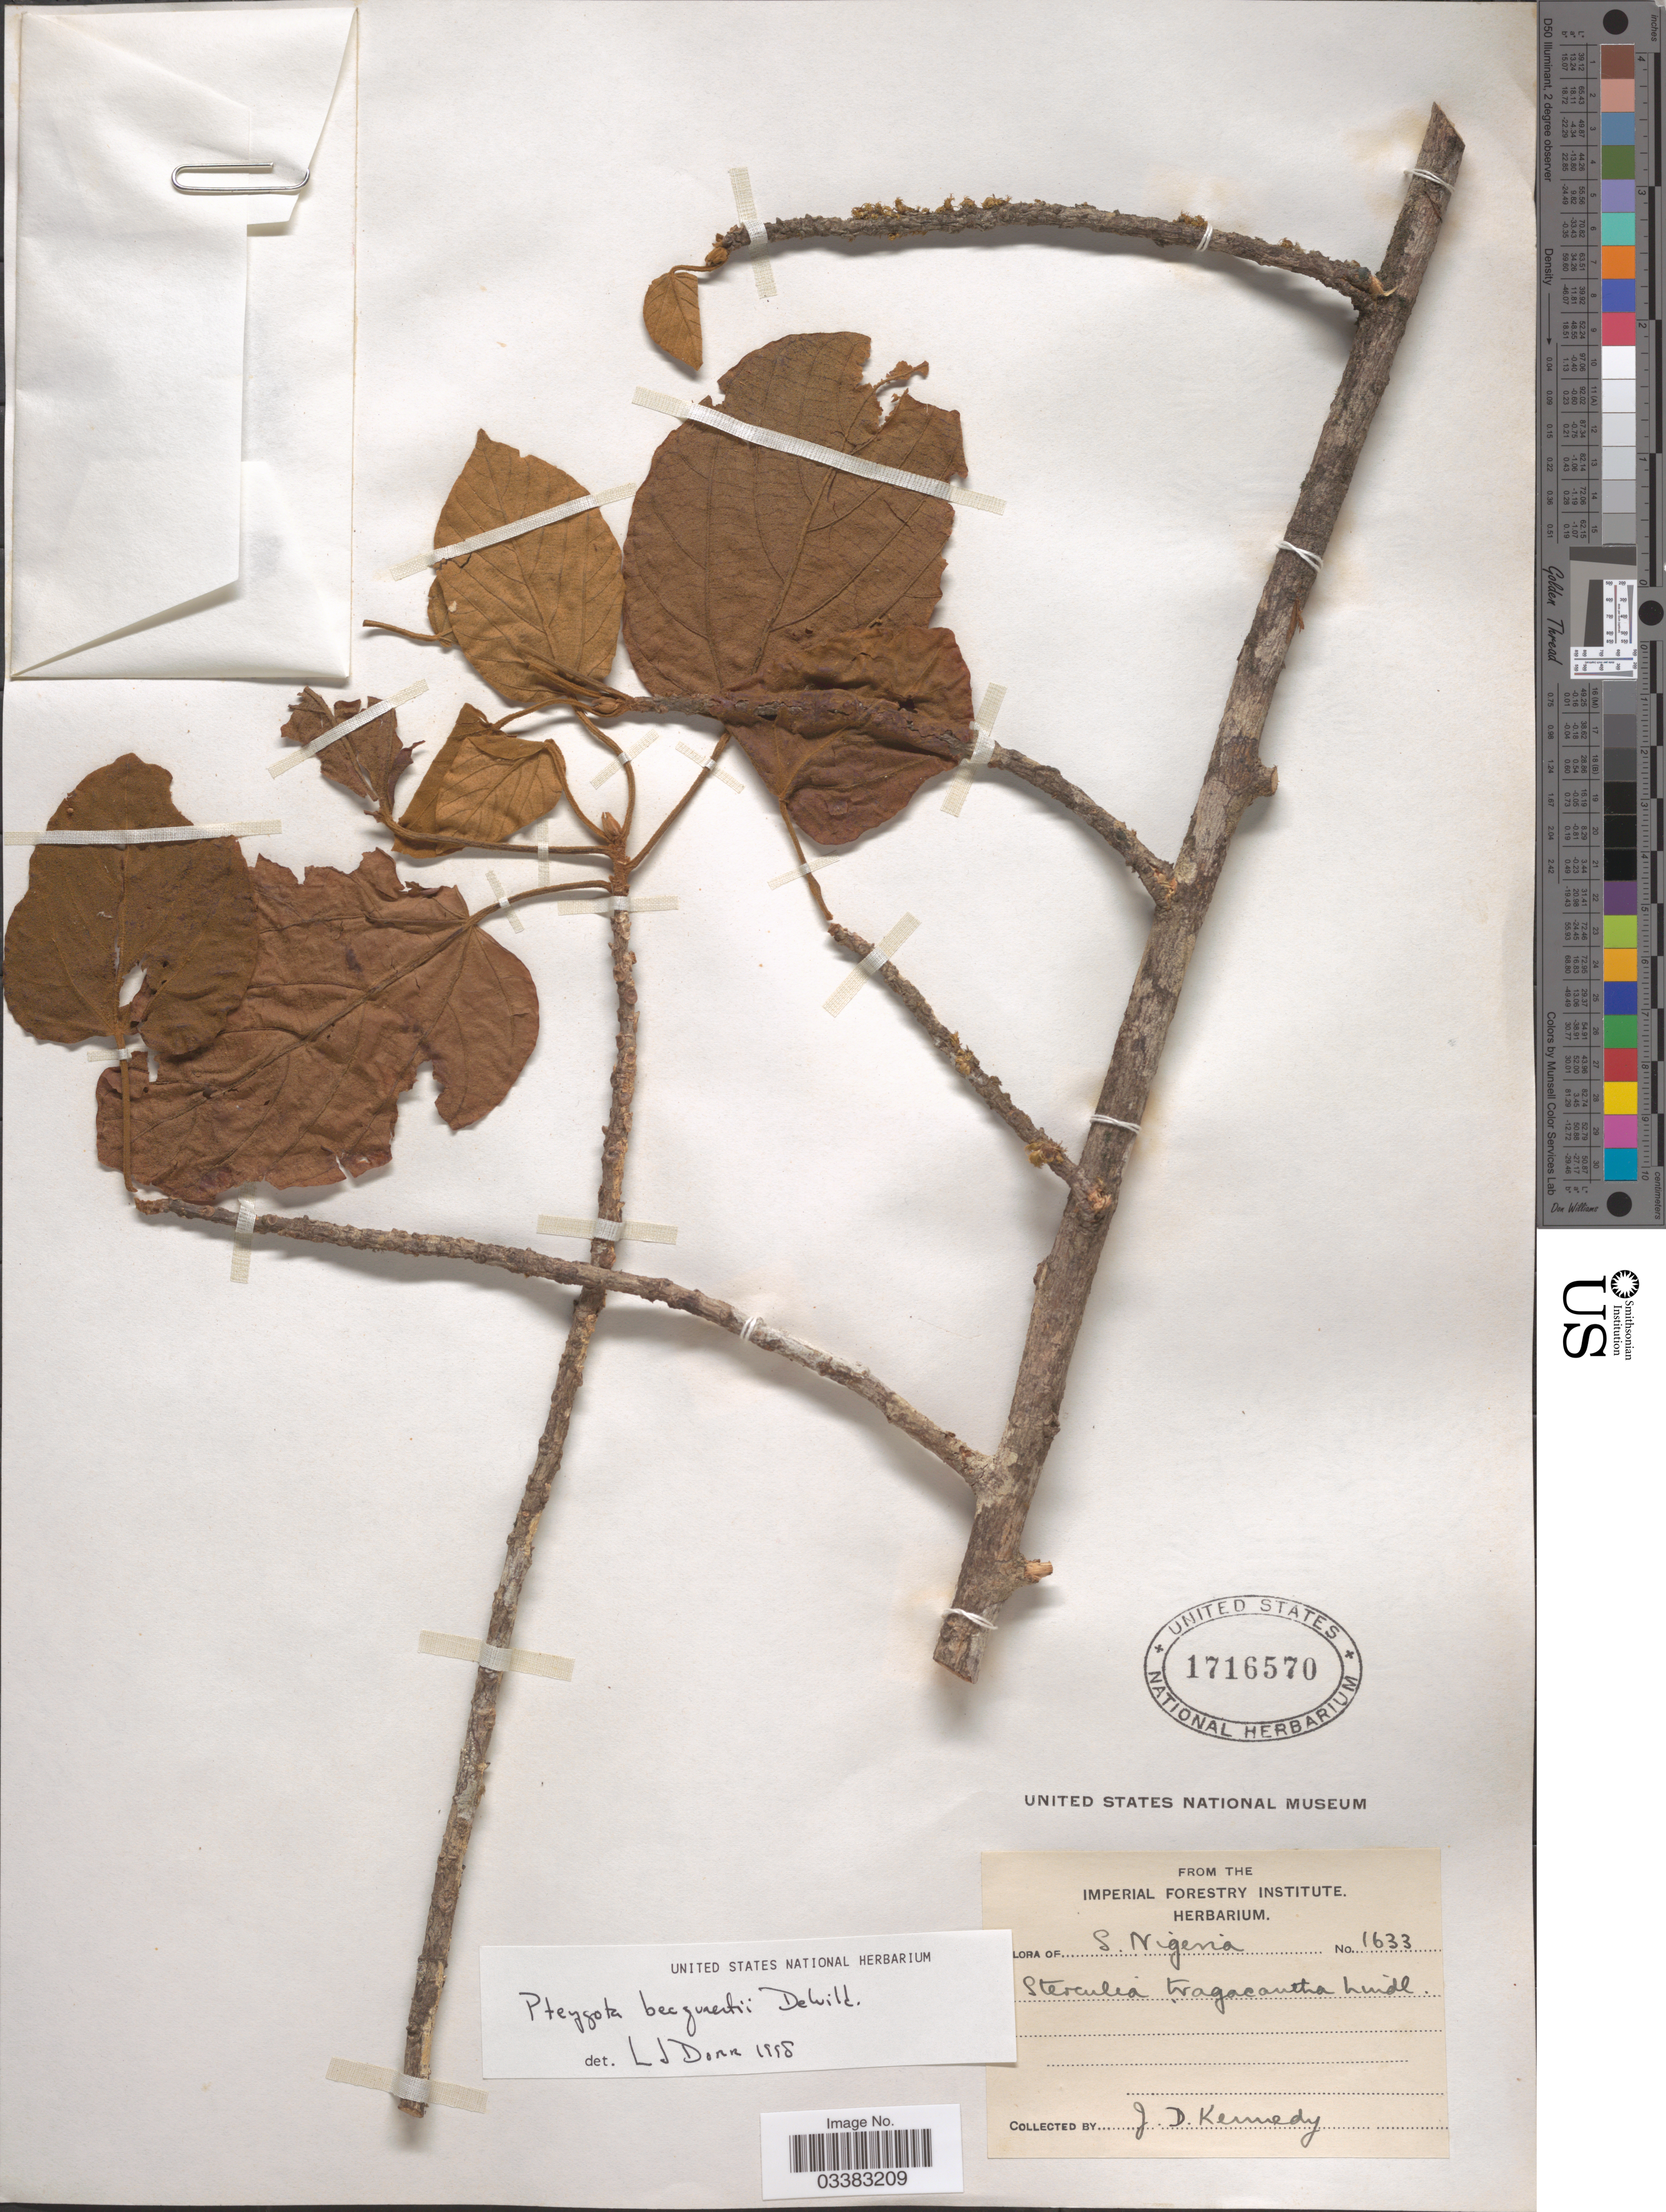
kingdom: Plantae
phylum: Tracheophyta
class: Magnoliopsida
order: Malvales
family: Malvaceae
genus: Pterygota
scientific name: Pterygota bequaertii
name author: De Wild.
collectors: J. D. Kennedy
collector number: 1633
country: Nigeria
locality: S. Nigeria.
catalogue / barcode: US 1716570